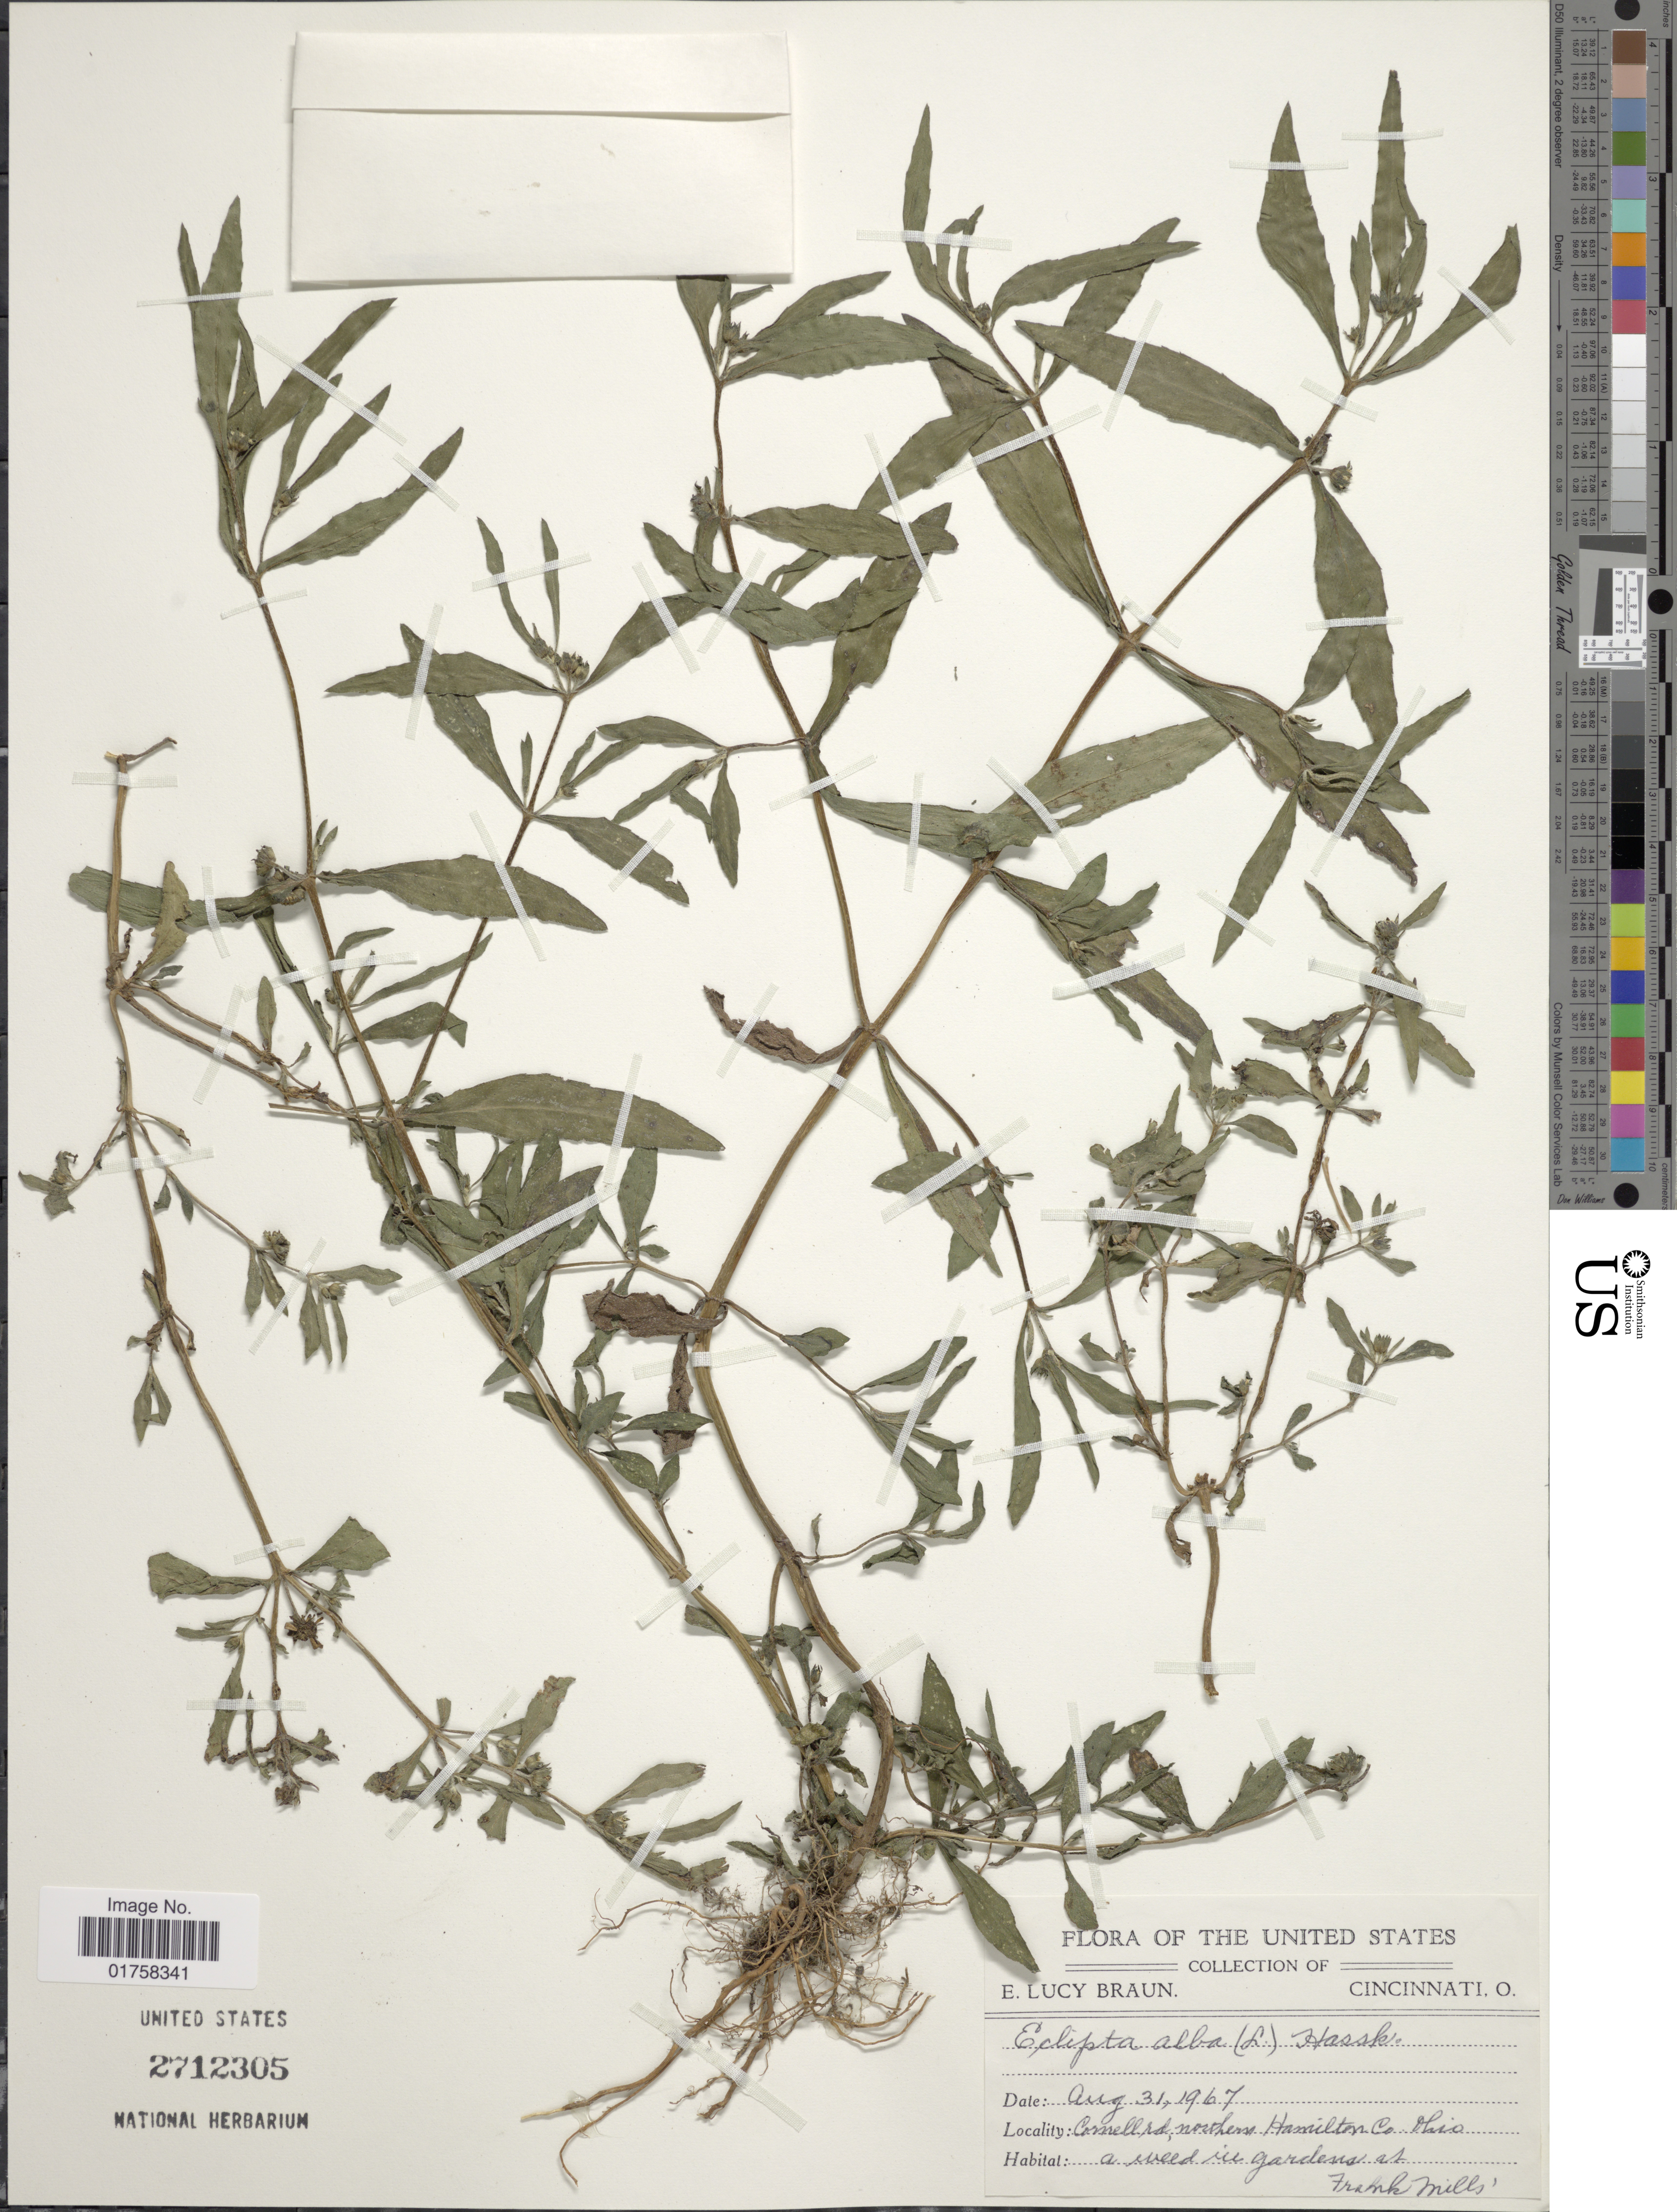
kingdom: Plantae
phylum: Tracheophyta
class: Magnoliopsida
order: Asterales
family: Asteraceae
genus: Eclipta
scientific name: Eclipta alba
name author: (L.) Hassk.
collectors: E. L. Braun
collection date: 1967-08-31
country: United States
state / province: Ohio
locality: Cornell rd, northern Hamilton Co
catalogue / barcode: US 2712305